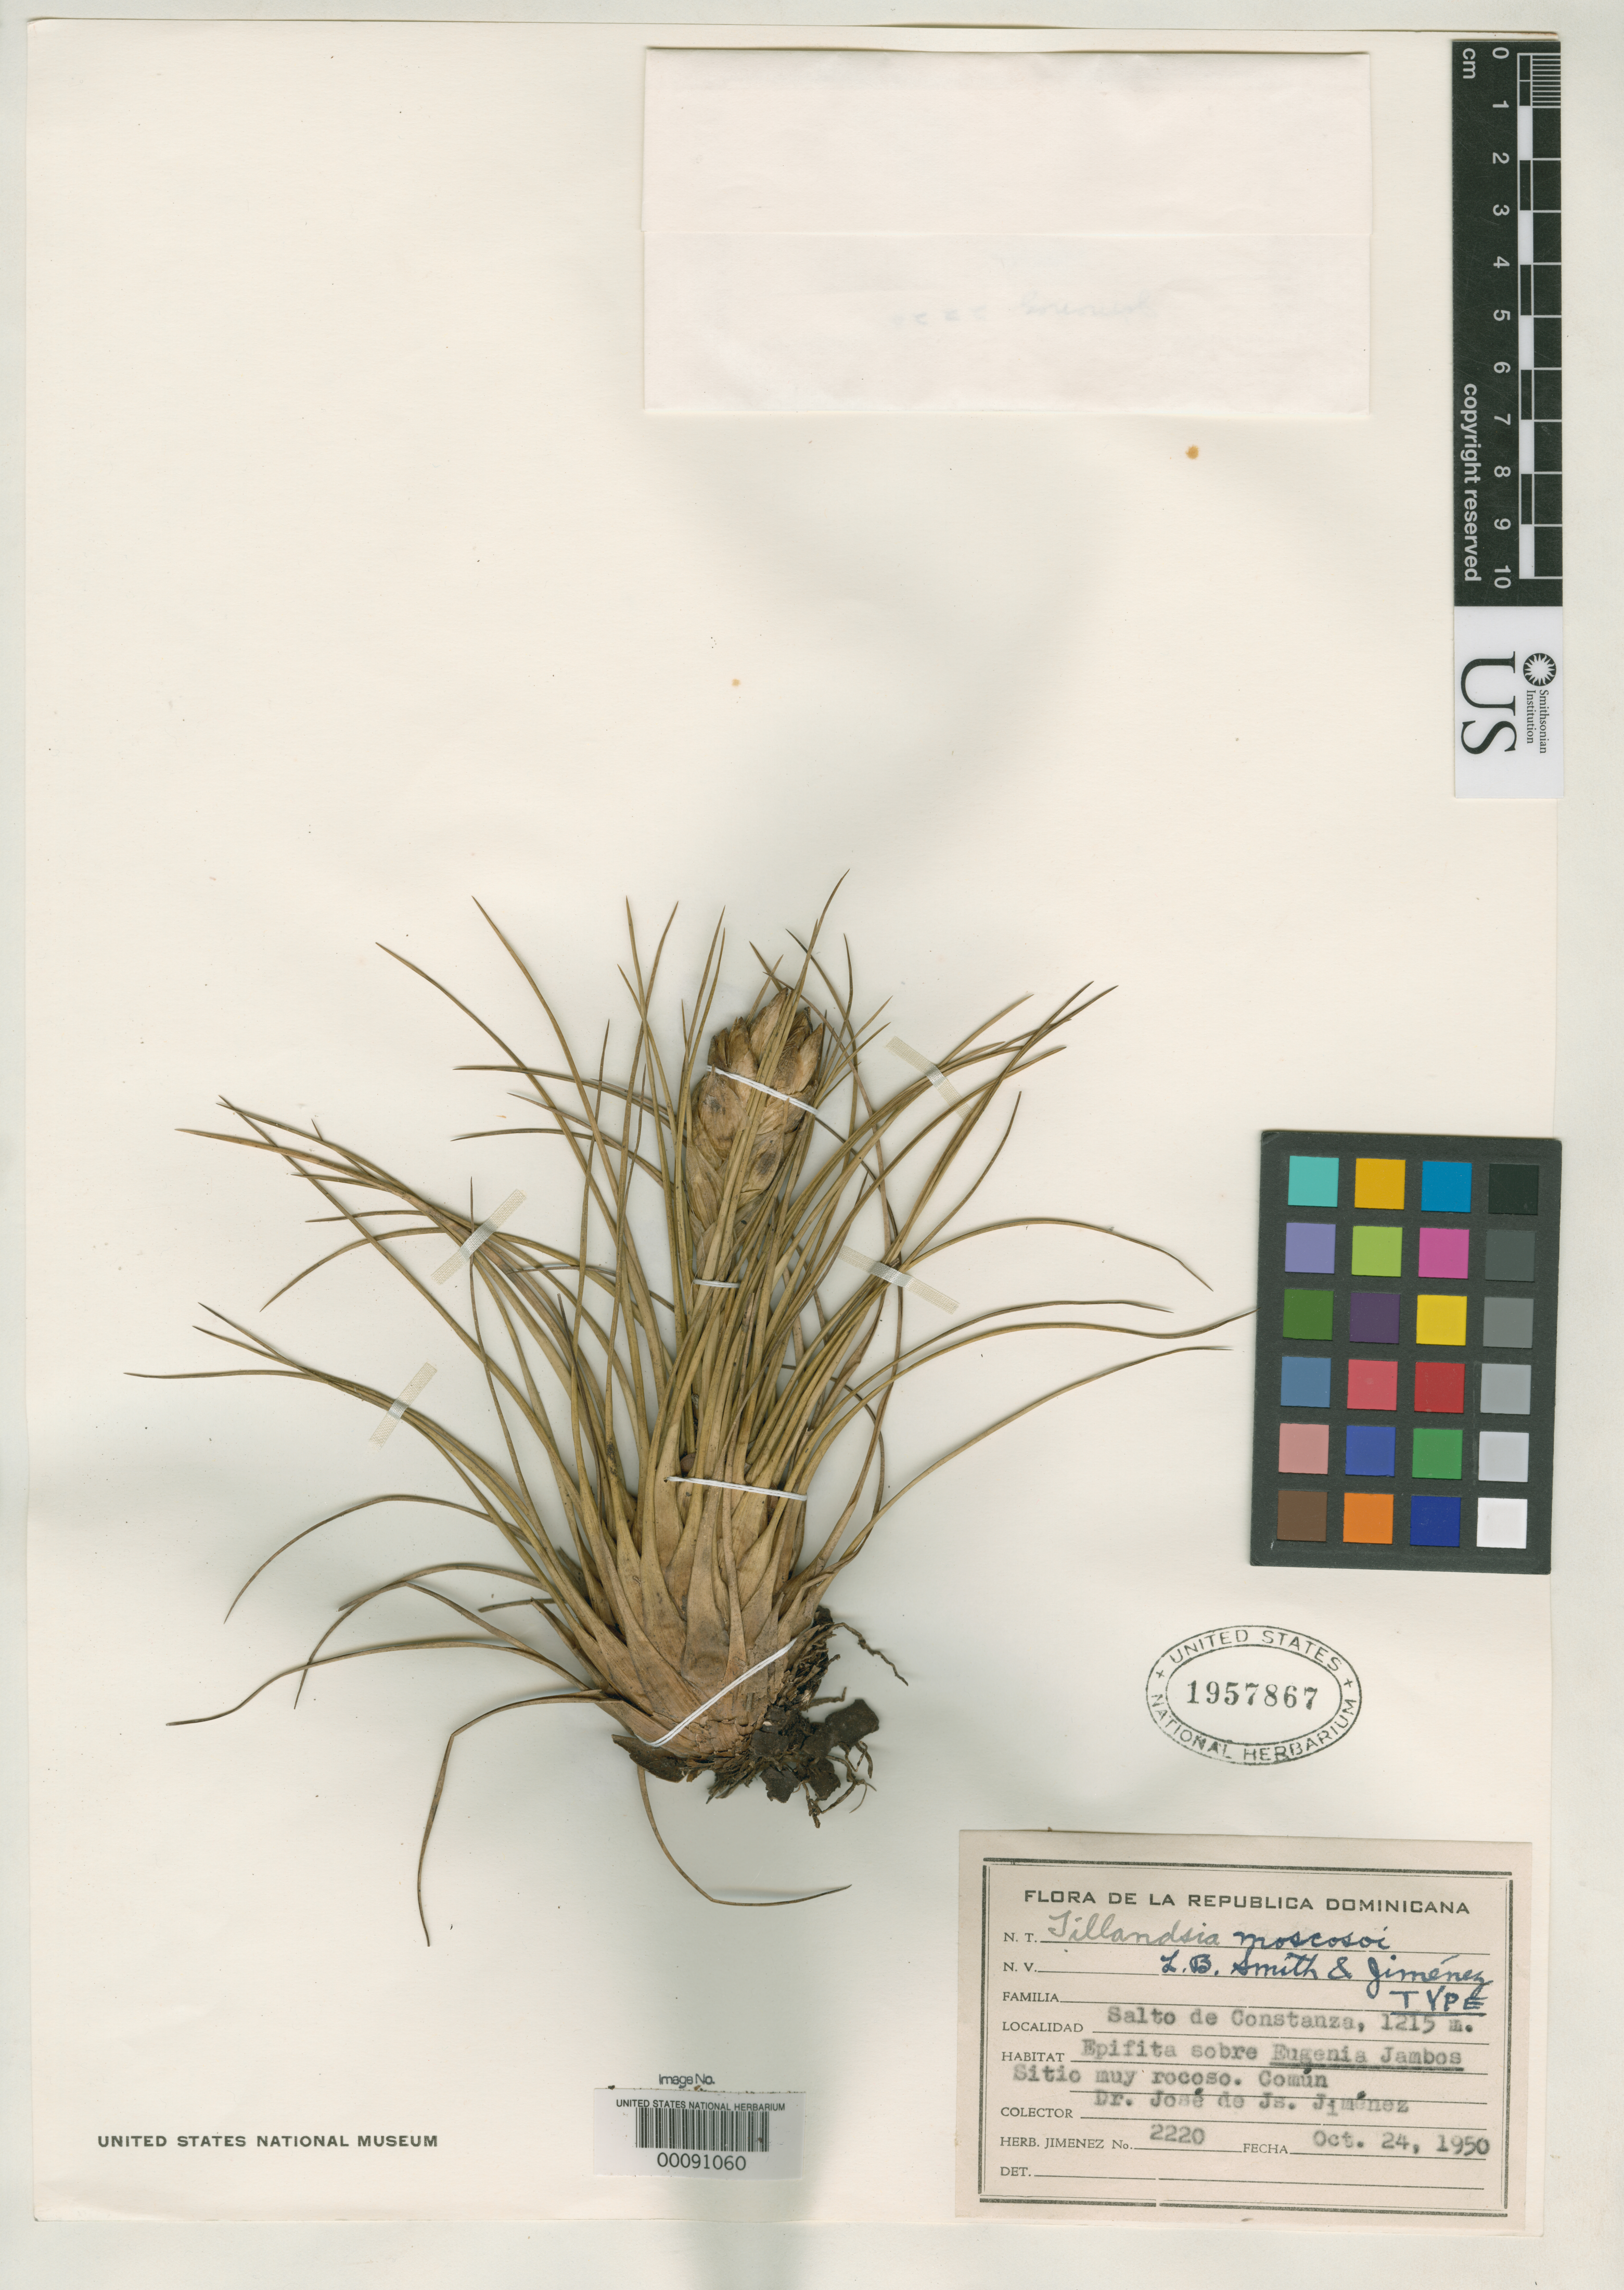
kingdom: Plantae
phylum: Tracheophyta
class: Liliopsida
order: Poales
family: Bromeliaceae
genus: Tillandsia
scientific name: Tillandsia moscosoi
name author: L.B. Sm. & J. Jiménez Alm. in L.B. Sm.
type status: Holotype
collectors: J. J. Jiménez Almonte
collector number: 2220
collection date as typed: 24 Oct 1950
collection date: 1950-10-24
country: Dominican Republic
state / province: La Vega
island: Hispaniola Island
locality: "Salto de Constanza".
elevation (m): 1215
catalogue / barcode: US 1957867